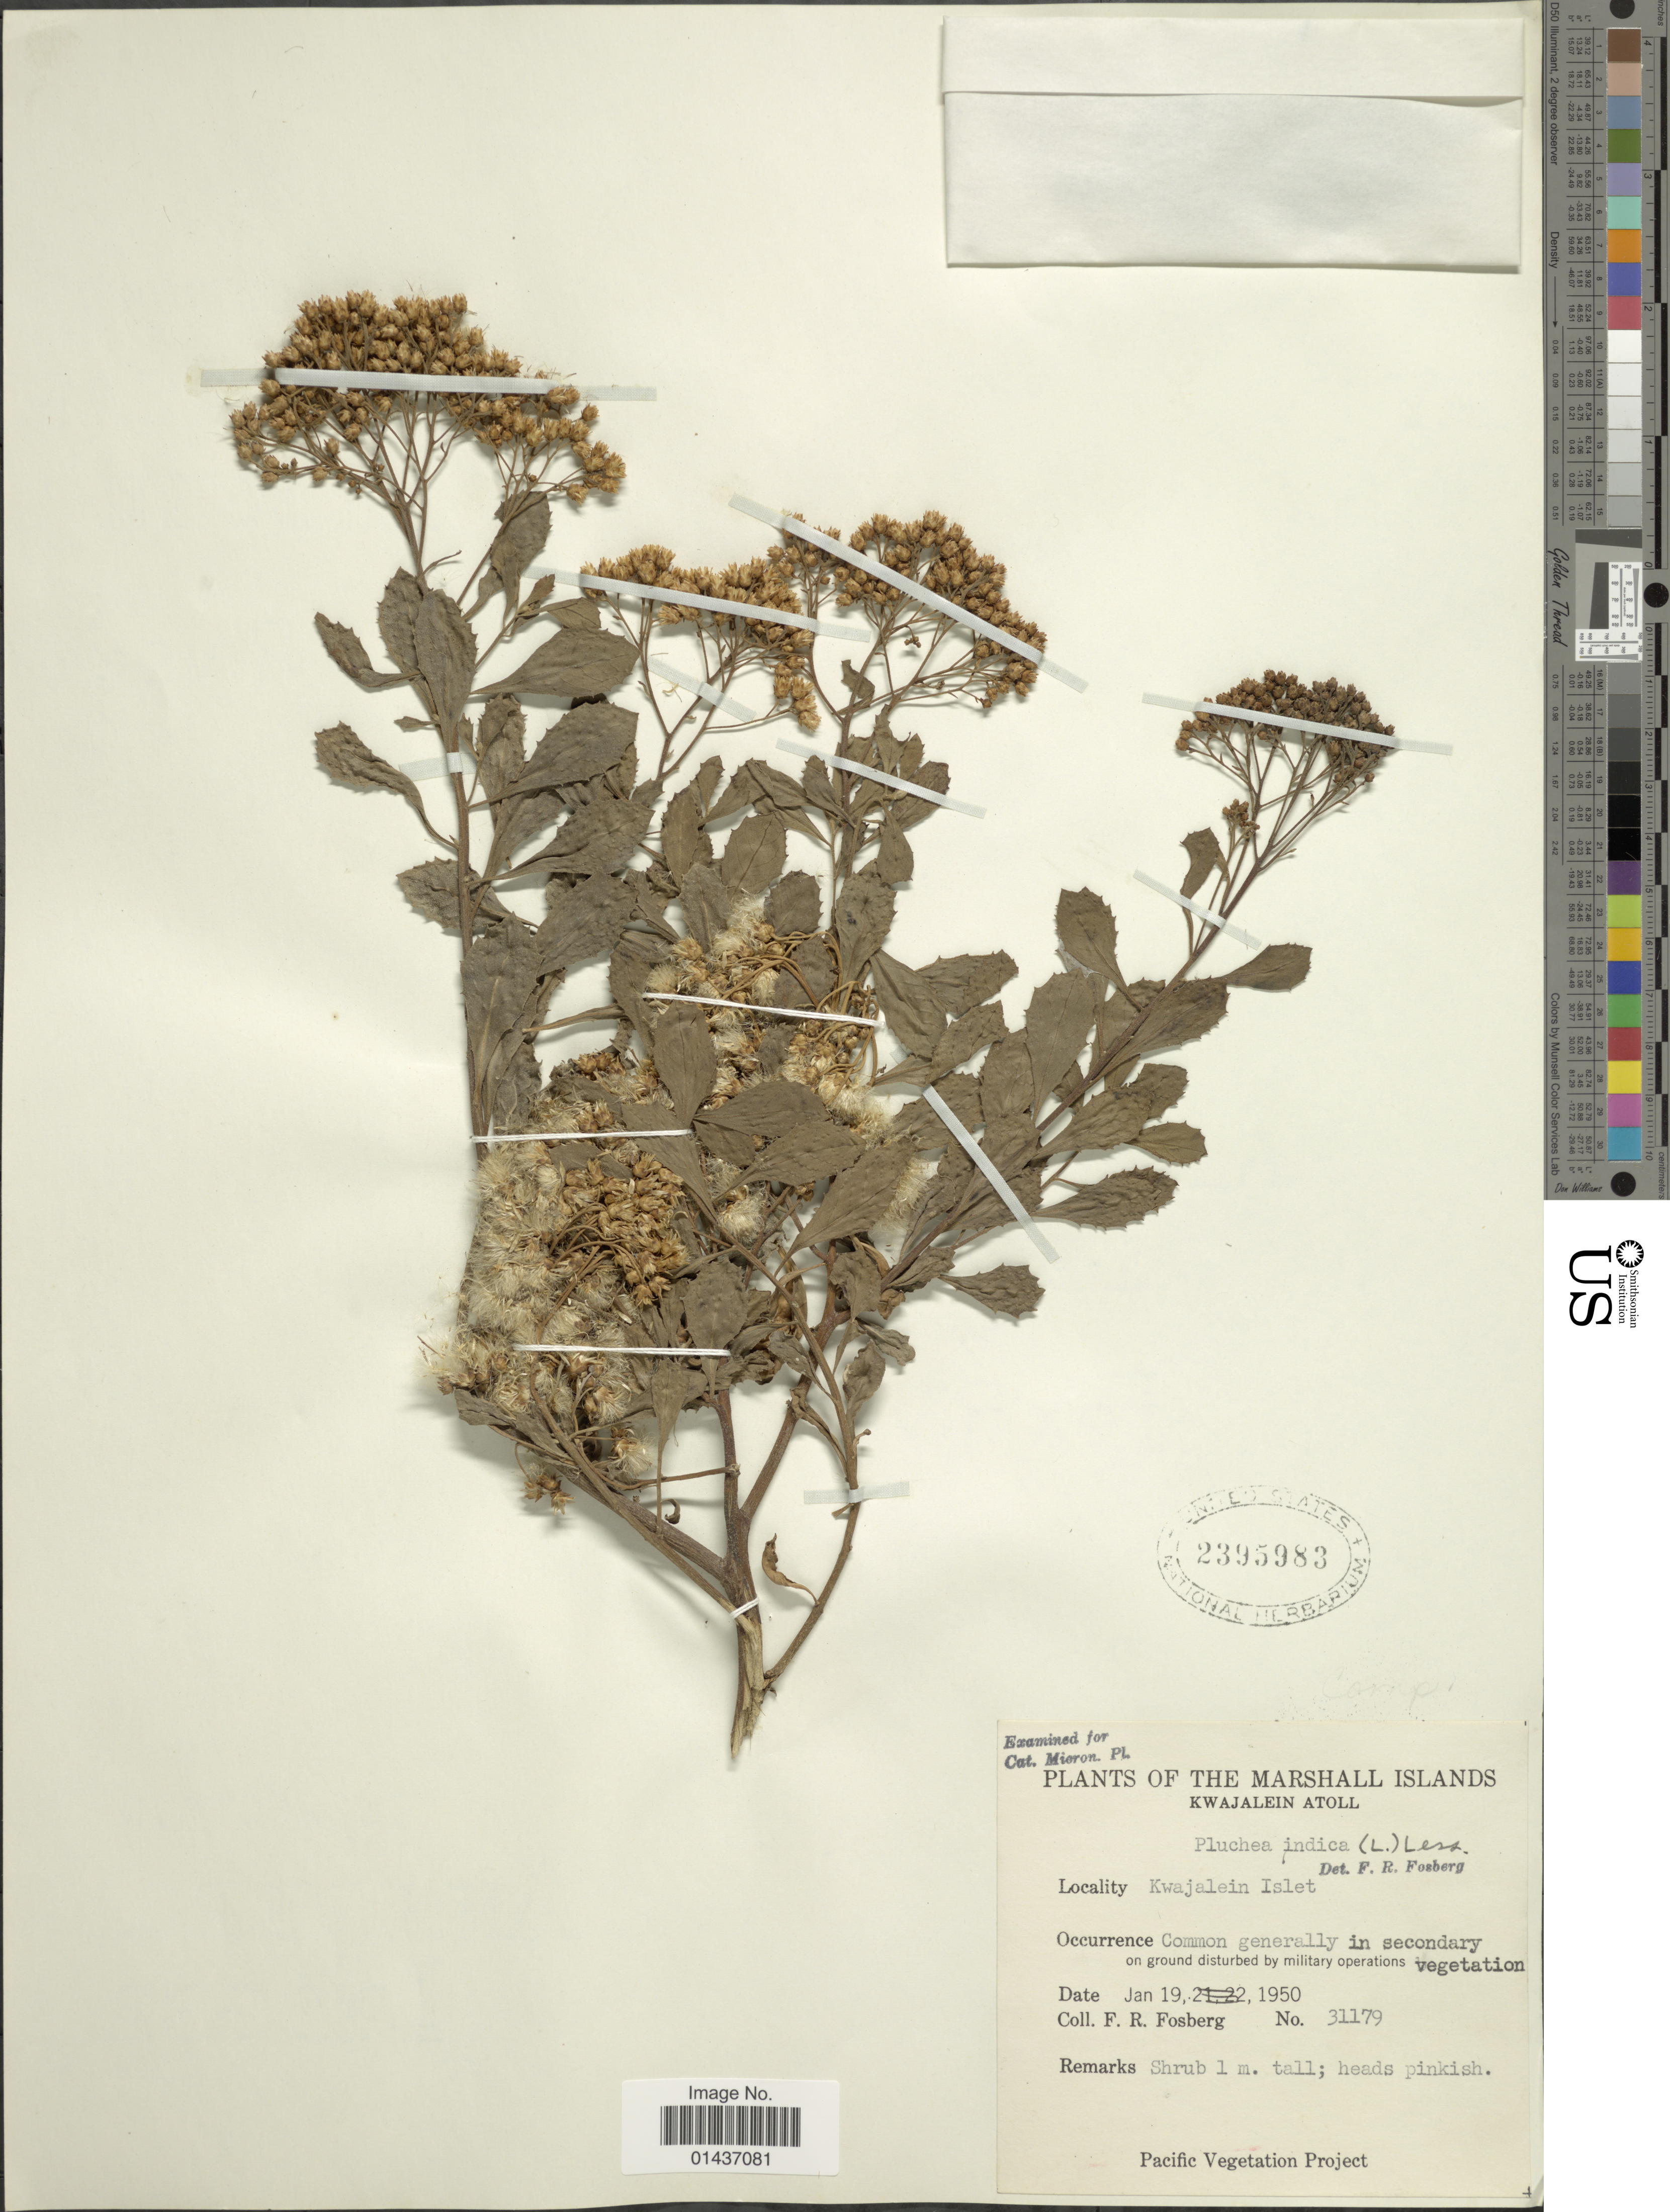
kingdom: Plantae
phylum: Tracheophyta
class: Magnoliopsida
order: Asterales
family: Asteraceae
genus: Pluchea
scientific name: Pluchea indica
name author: (L.) Less.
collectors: F. R. Fosberg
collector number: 31179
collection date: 1950-01-19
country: Marshall Islands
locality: The Marshall Islands, Kwajalein Atoll, Kwajalein Islet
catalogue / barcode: US 2395983